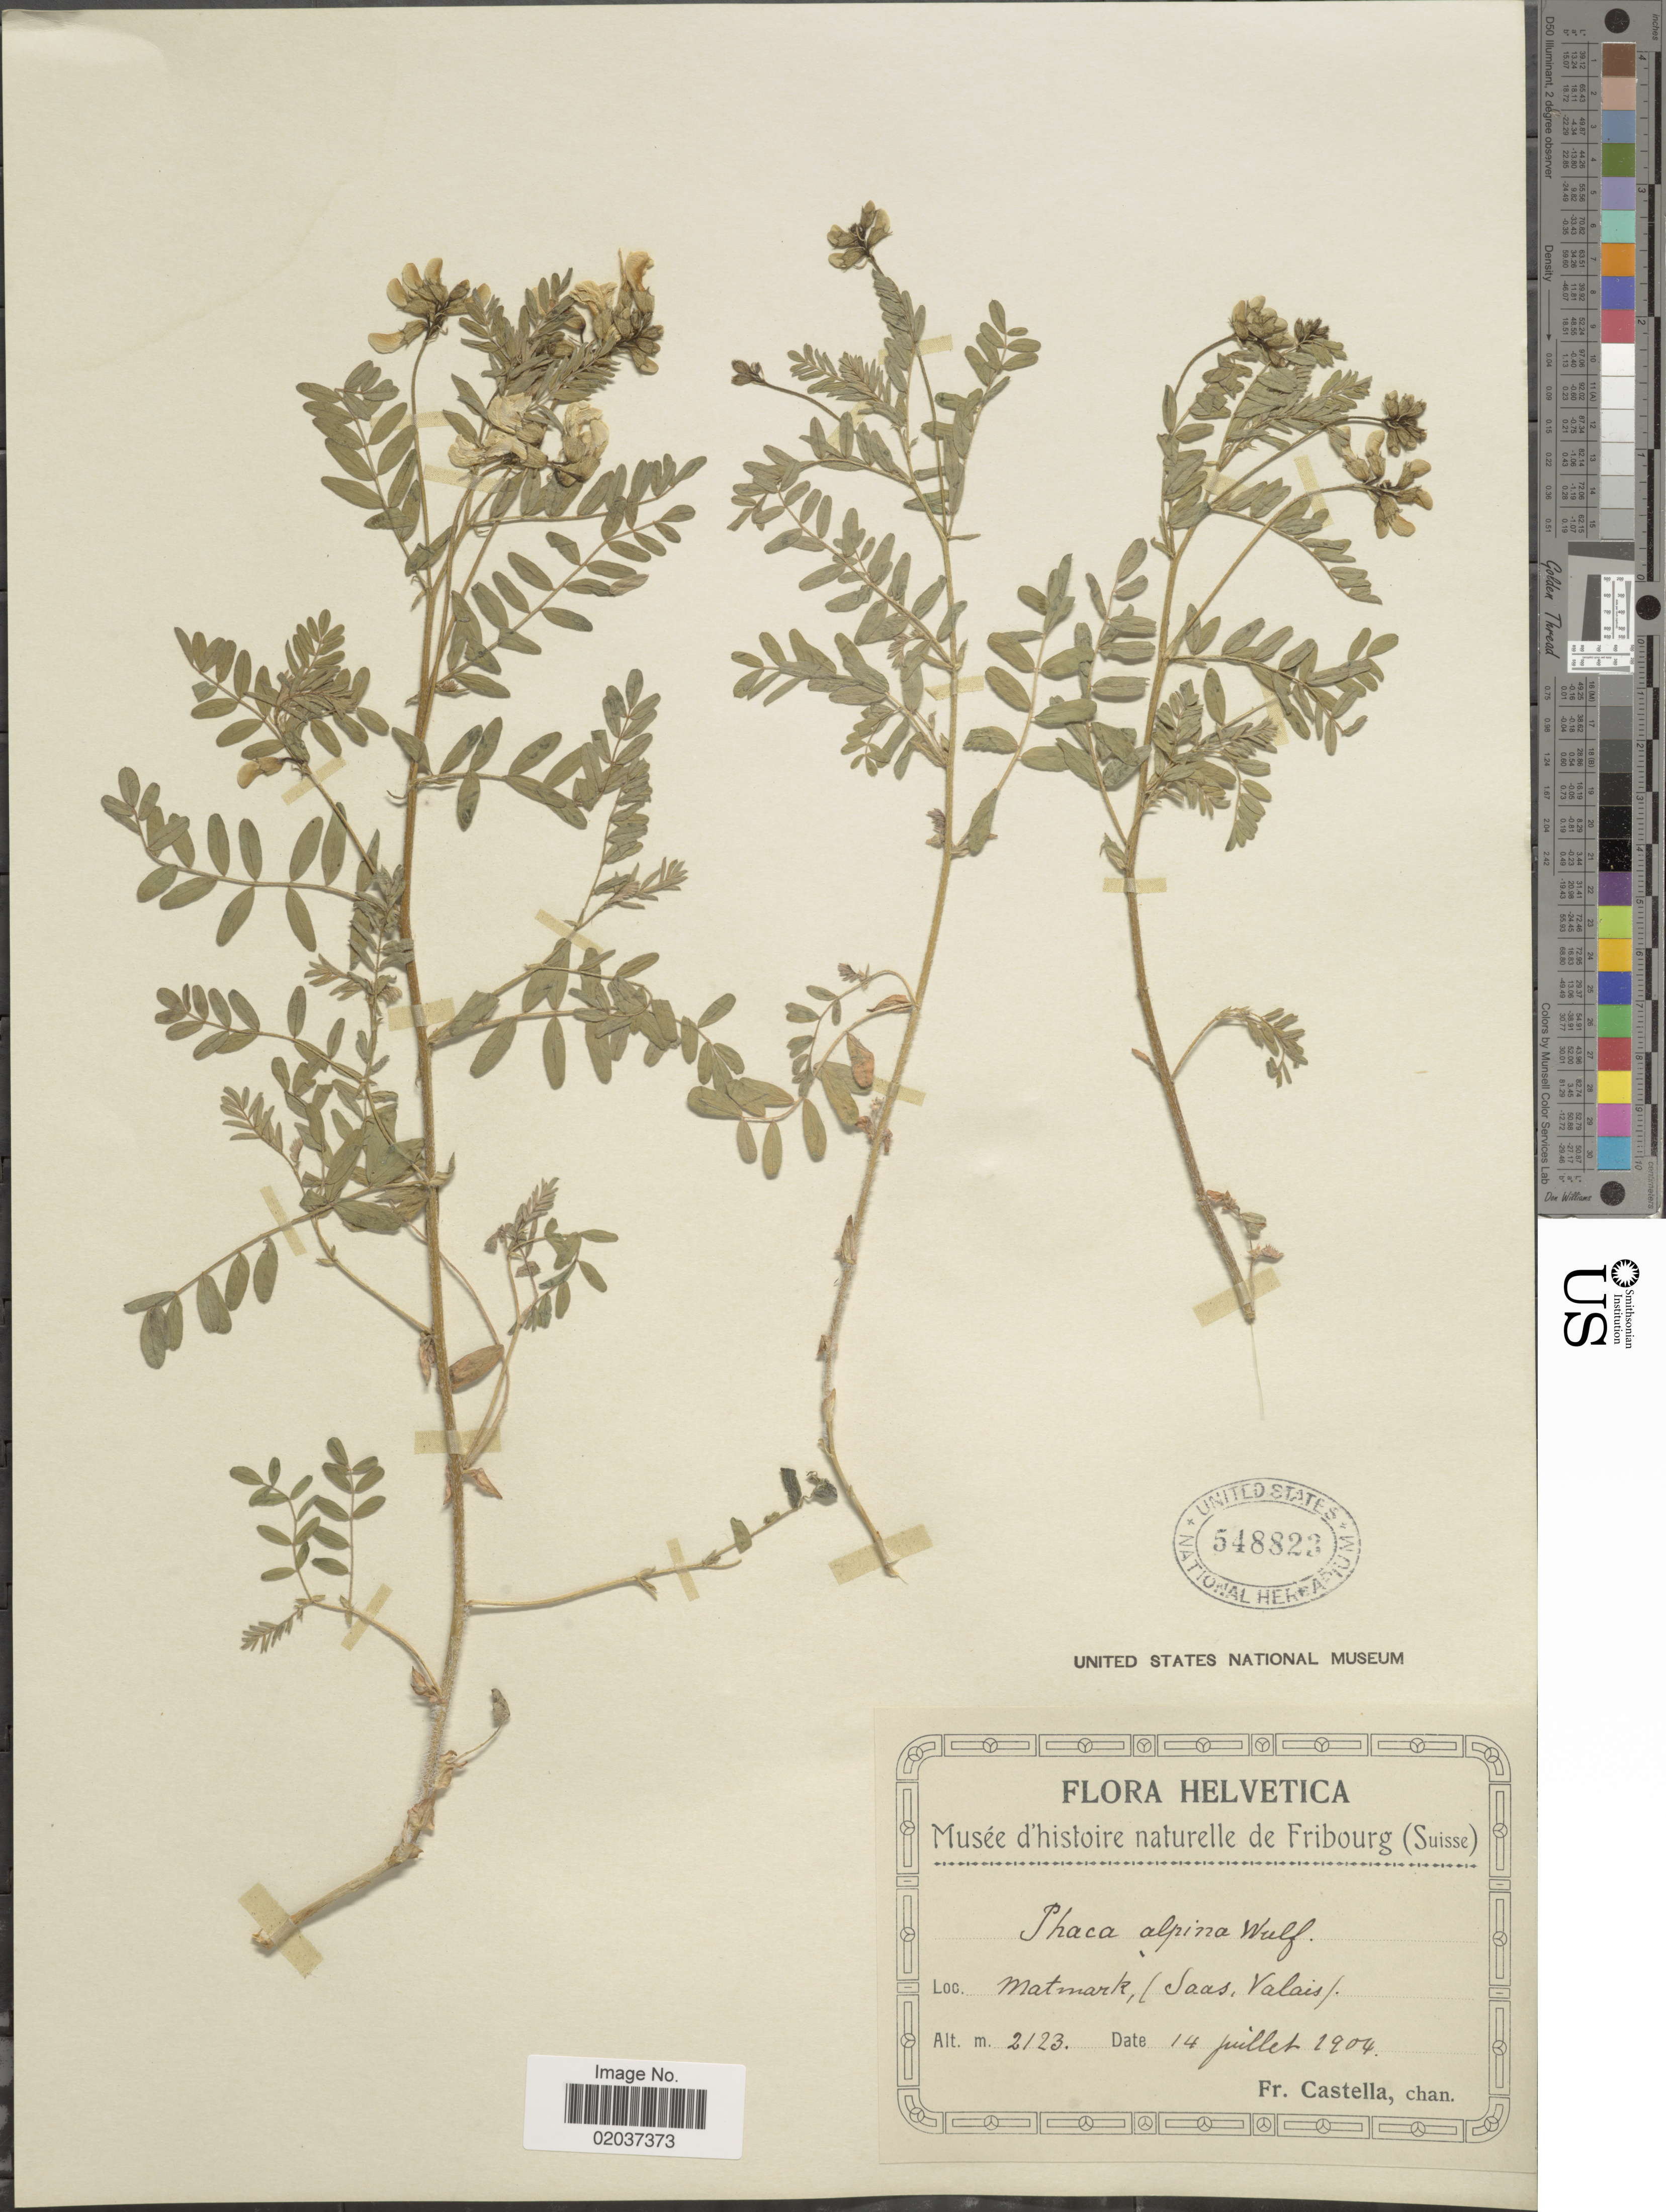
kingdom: Plantae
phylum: Tracheophyta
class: Magnoliopsida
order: Fabales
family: Fabaceae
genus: Astragalus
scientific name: Astragalus penduliflorus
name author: Lam.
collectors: Fr. Castella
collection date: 1904-07-14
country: Switzerland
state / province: Valais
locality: Helvetica, Matmark, (Saas, Valais)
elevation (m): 2123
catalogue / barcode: US 548823